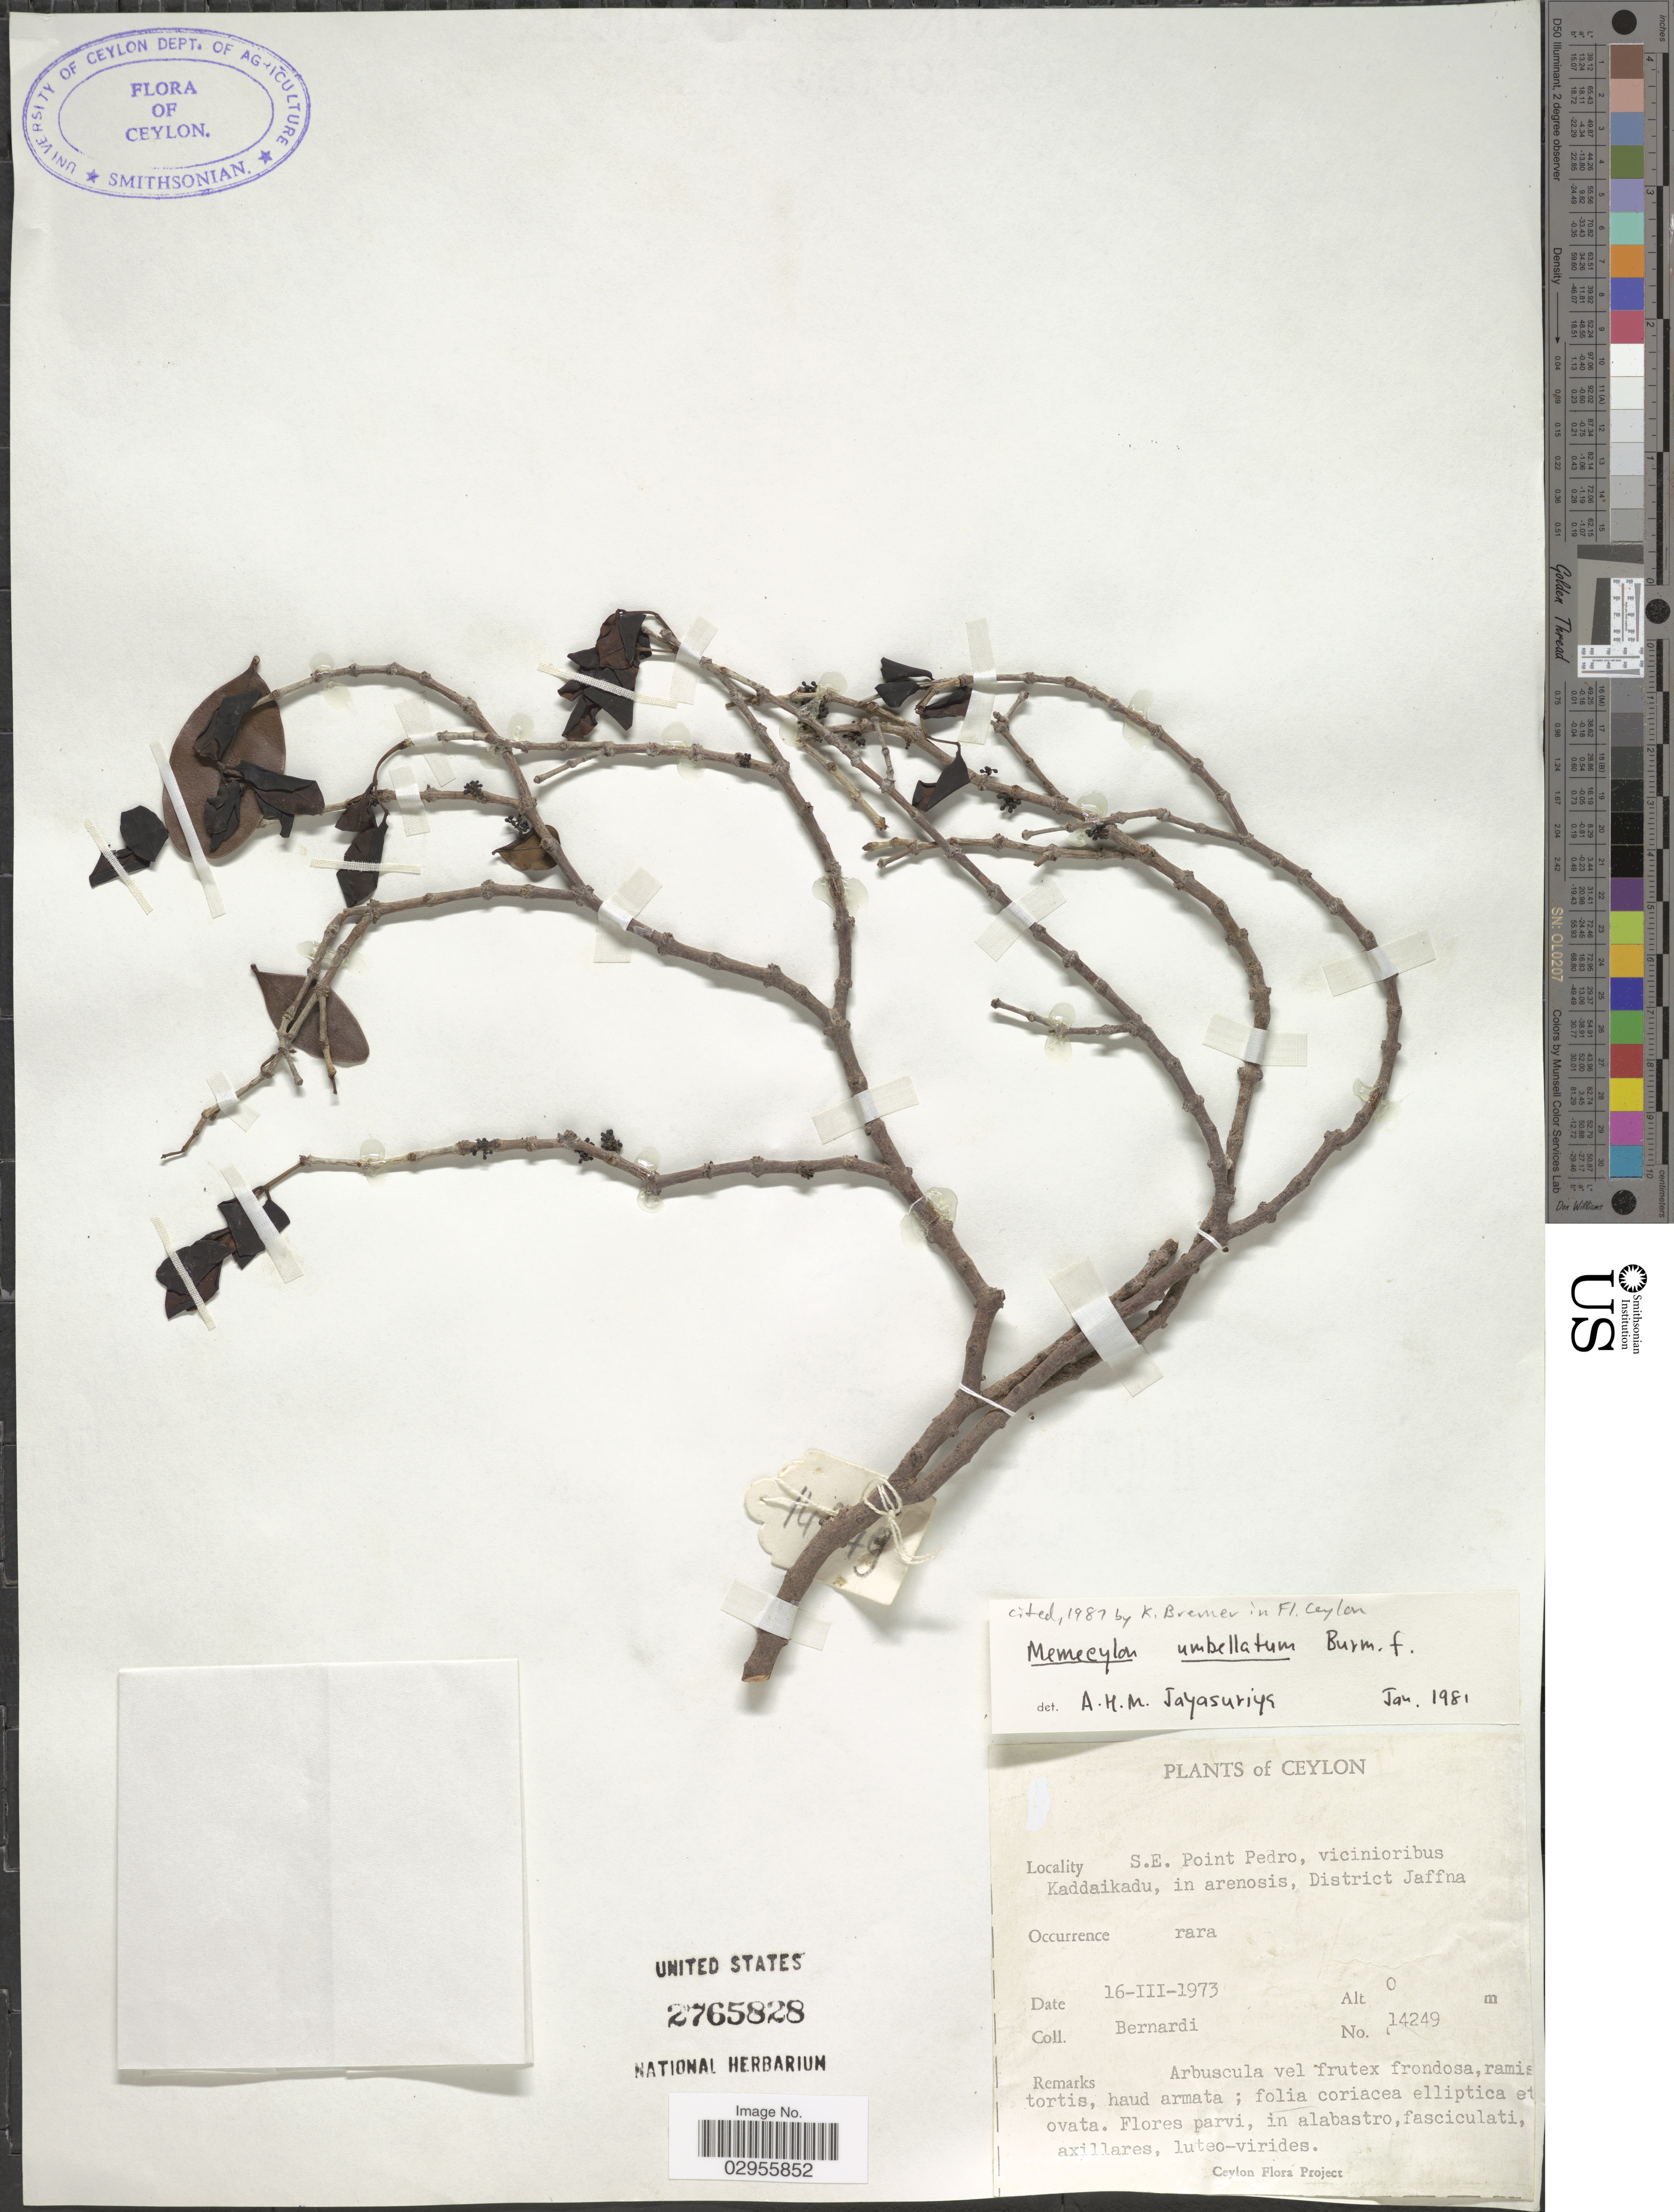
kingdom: Plantae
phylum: Tracheophyta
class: Magnoliopsida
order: Myrtales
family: Melastomataceae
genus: Memecylon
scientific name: Memecylon umbellatum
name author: Burm. f.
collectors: Bernardi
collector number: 14249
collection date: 1973-03-16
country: Sri Lanka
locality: Ceylon. S.E. Point Pedro, vicinioribus Kaddaikadu, in arenosis, District Jaffna.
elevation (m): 0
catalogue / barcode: US 2765828